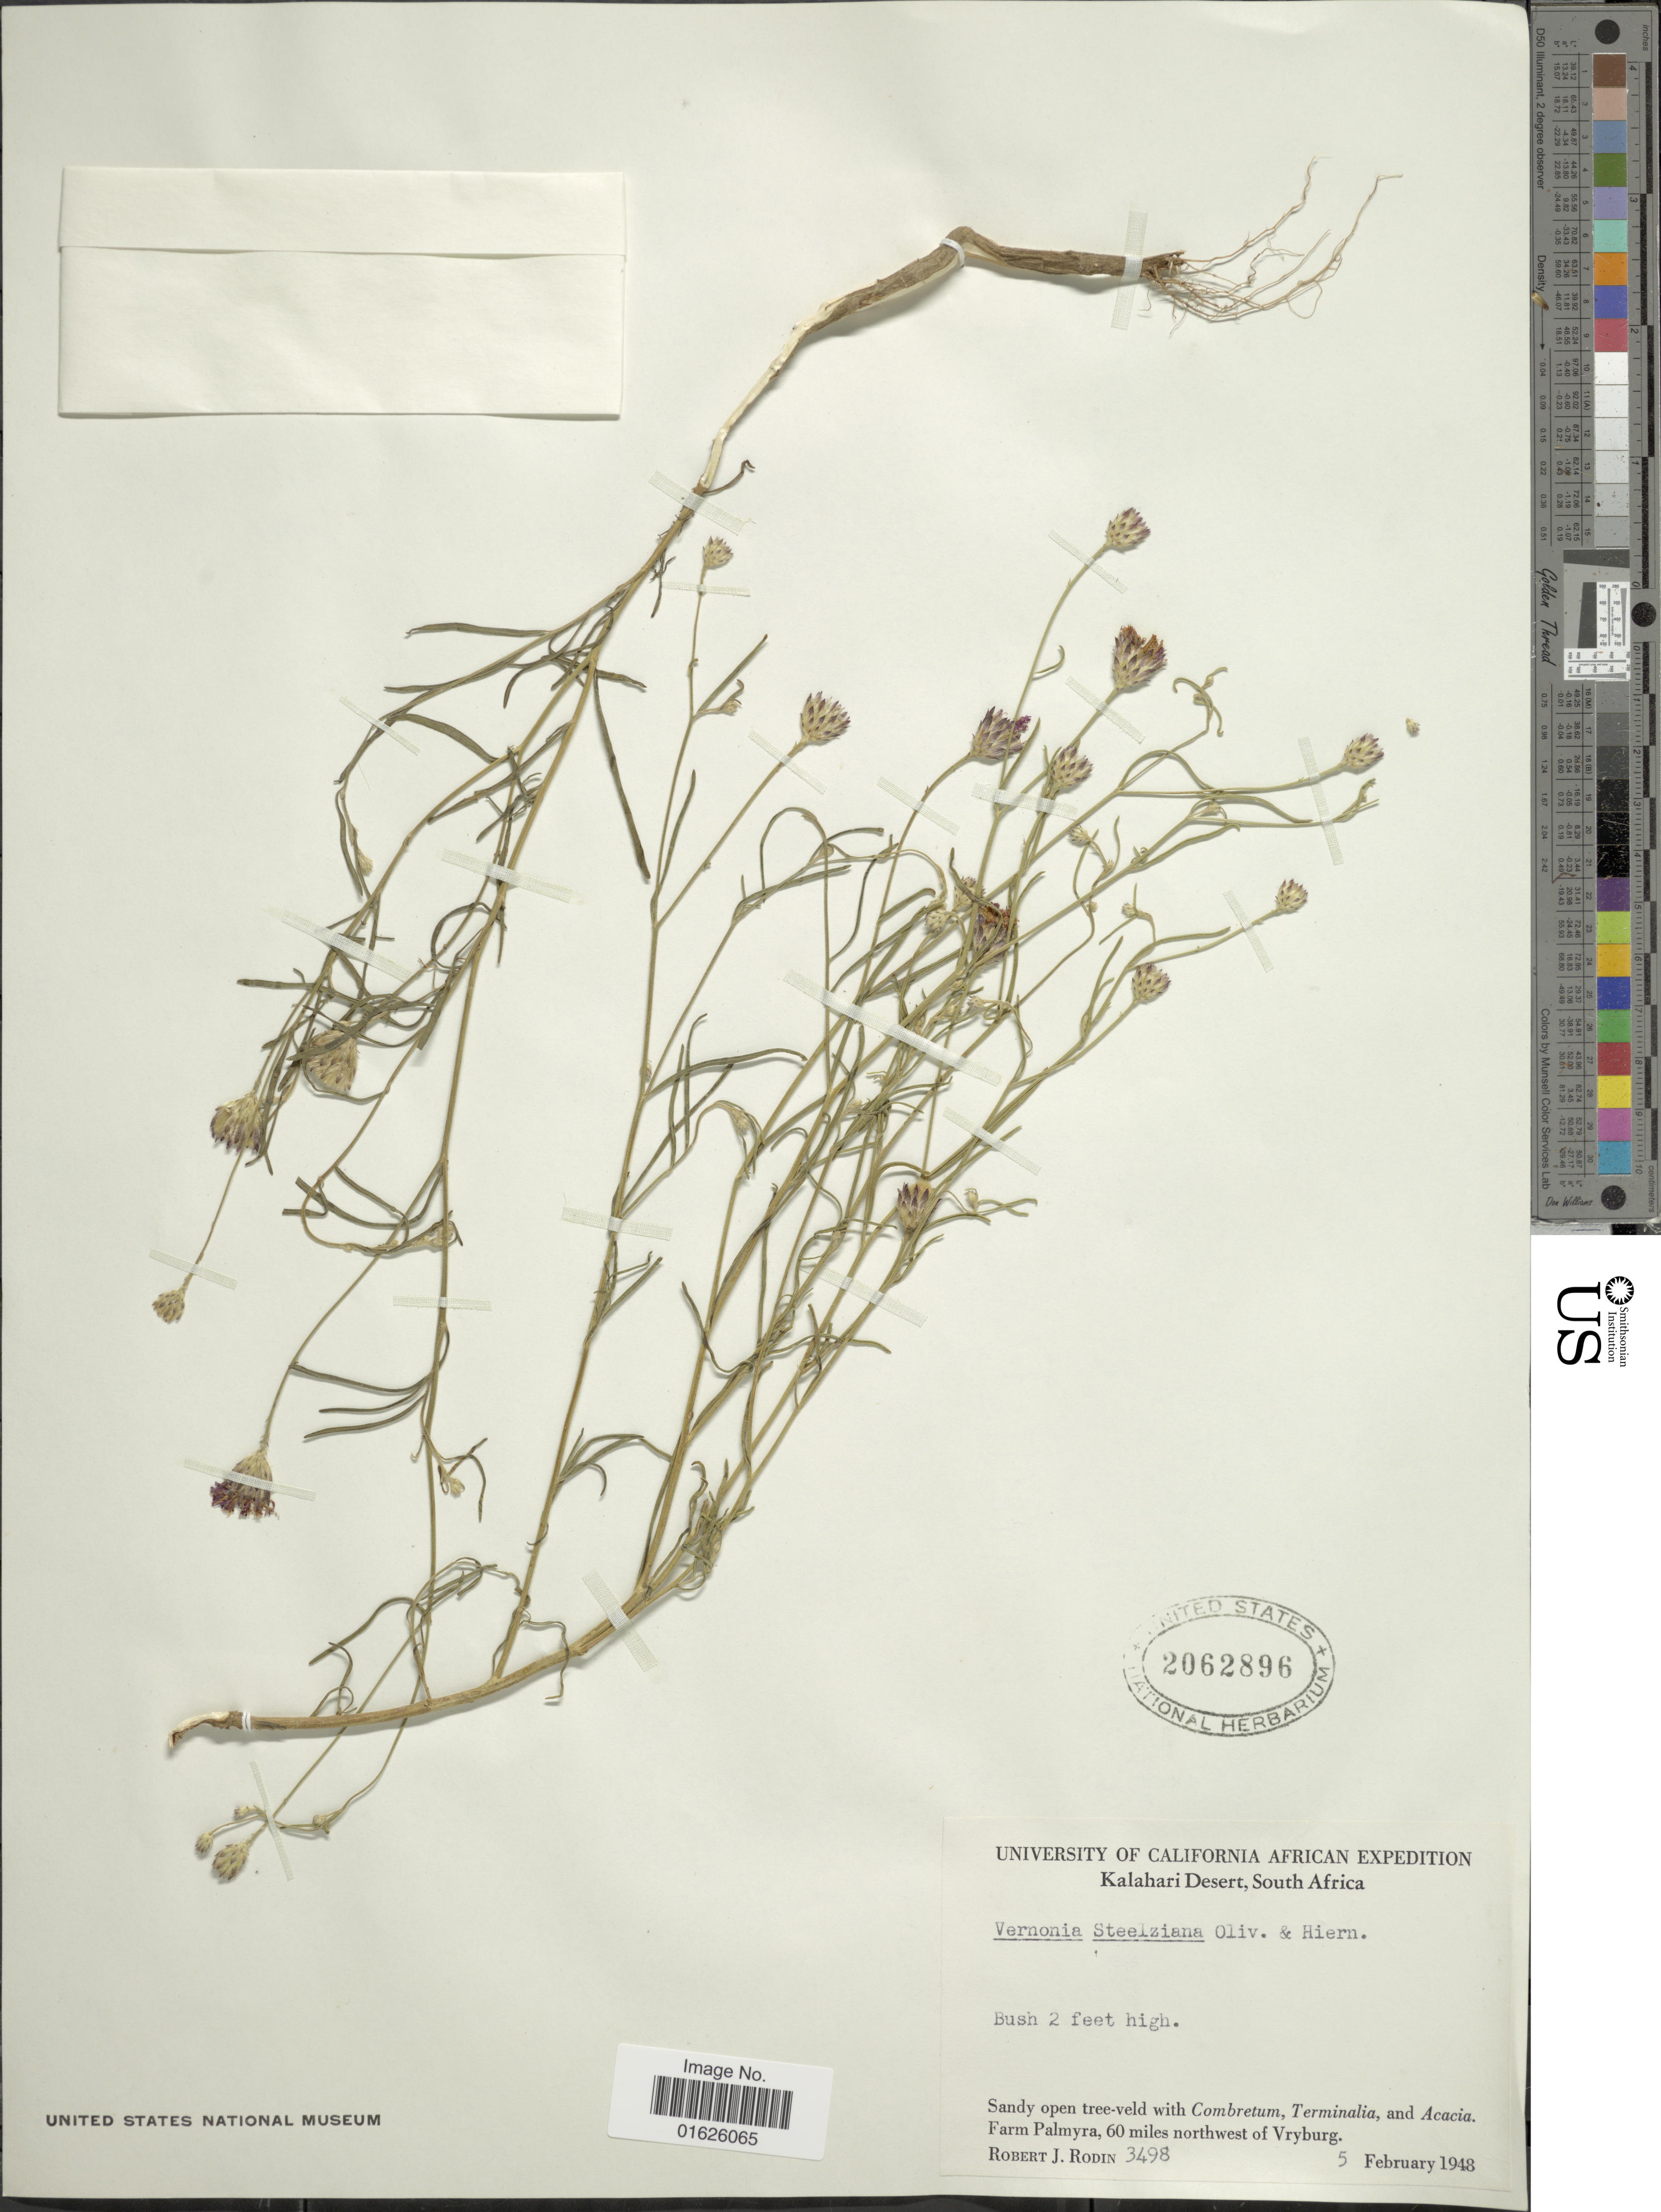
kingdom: Plantae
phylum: Tracheophyta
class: Magnoliopsida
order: Asterales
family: Asteraceae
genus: Polydora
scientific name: Polydora steetziana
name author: (Oliv. & Hiern) H. Rob.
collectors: R. J. Rodin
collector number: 3498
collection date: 1948-02-05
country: South Africa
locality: Kalahari Desert, Farm Palmyra, 60 miles northwest of Vryburg.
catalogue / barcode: US 2062896